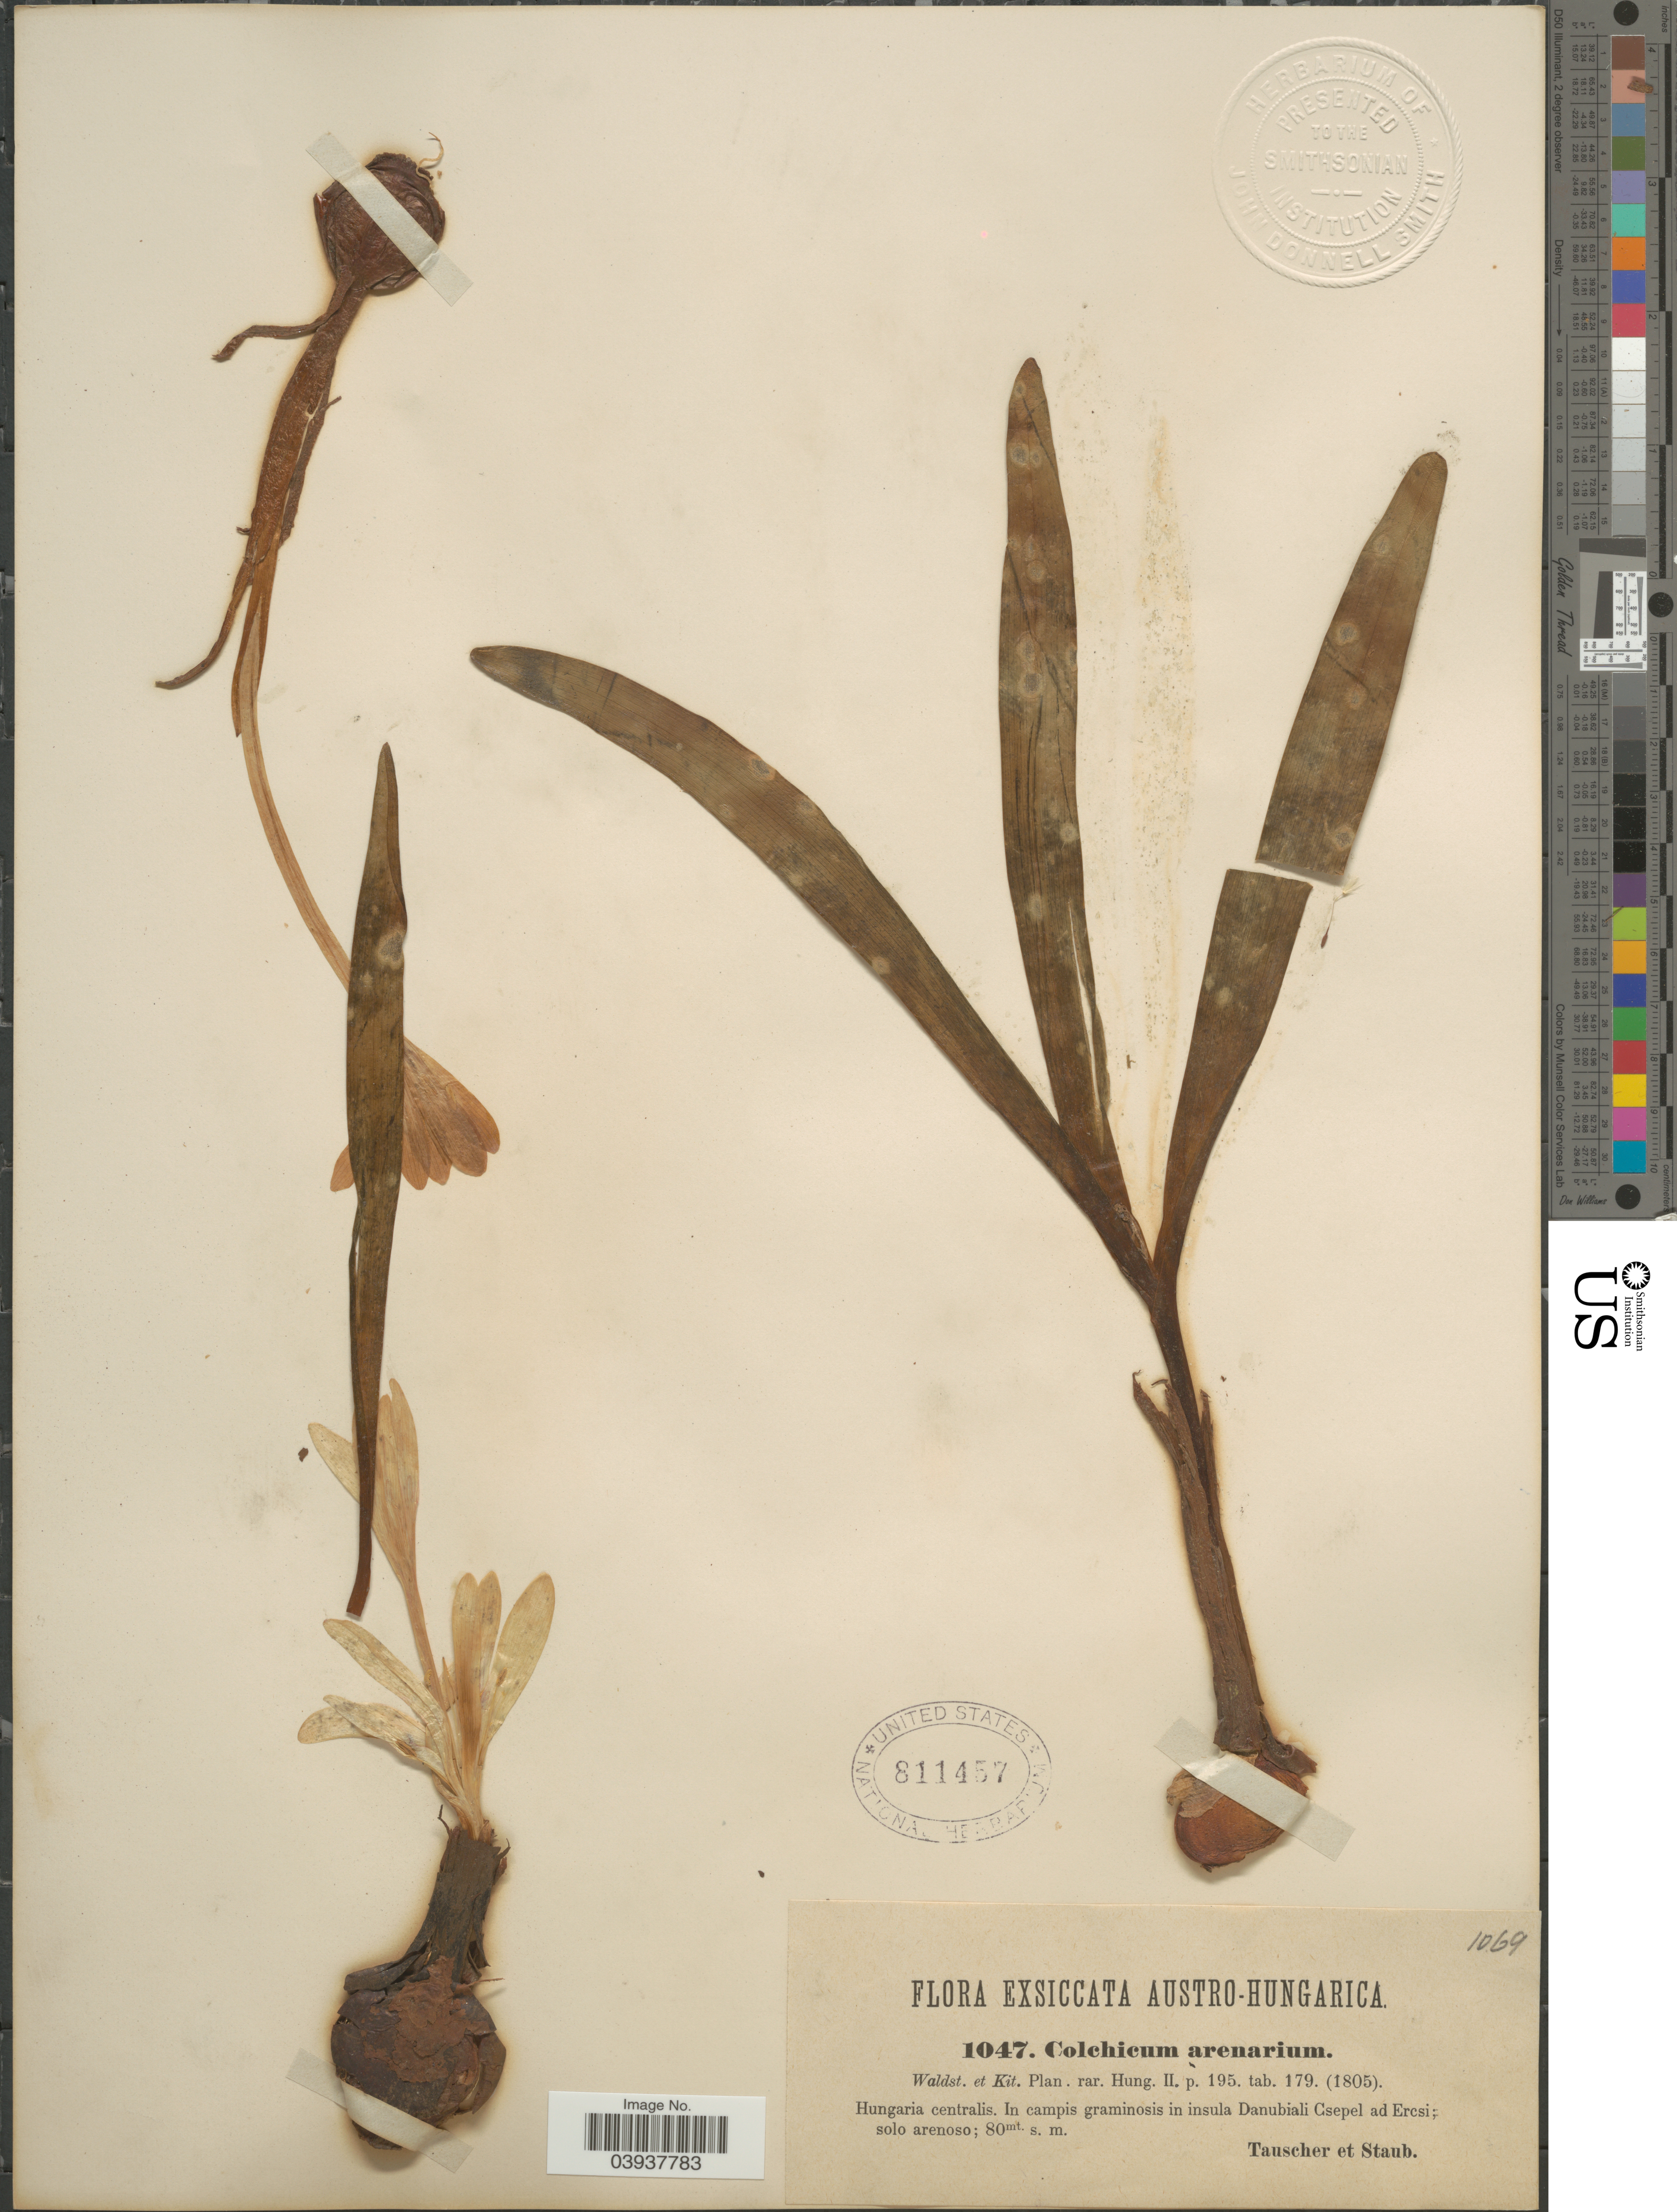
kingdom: Plantae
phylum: Tracheophyta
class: Liliopsida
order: Liliales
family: Colchicaceae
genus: Colchicum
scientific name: Colchicum arenarium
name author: Waldst. & Kit.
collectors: Tauscher & Staub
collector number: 1047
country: Hungary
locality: Austro-Hungarica. Hungaria centralis. In campis graminosis in insula Danubiali Csepel ad Ercsi; solo arenoso.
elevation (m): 80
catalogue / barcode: US 811457